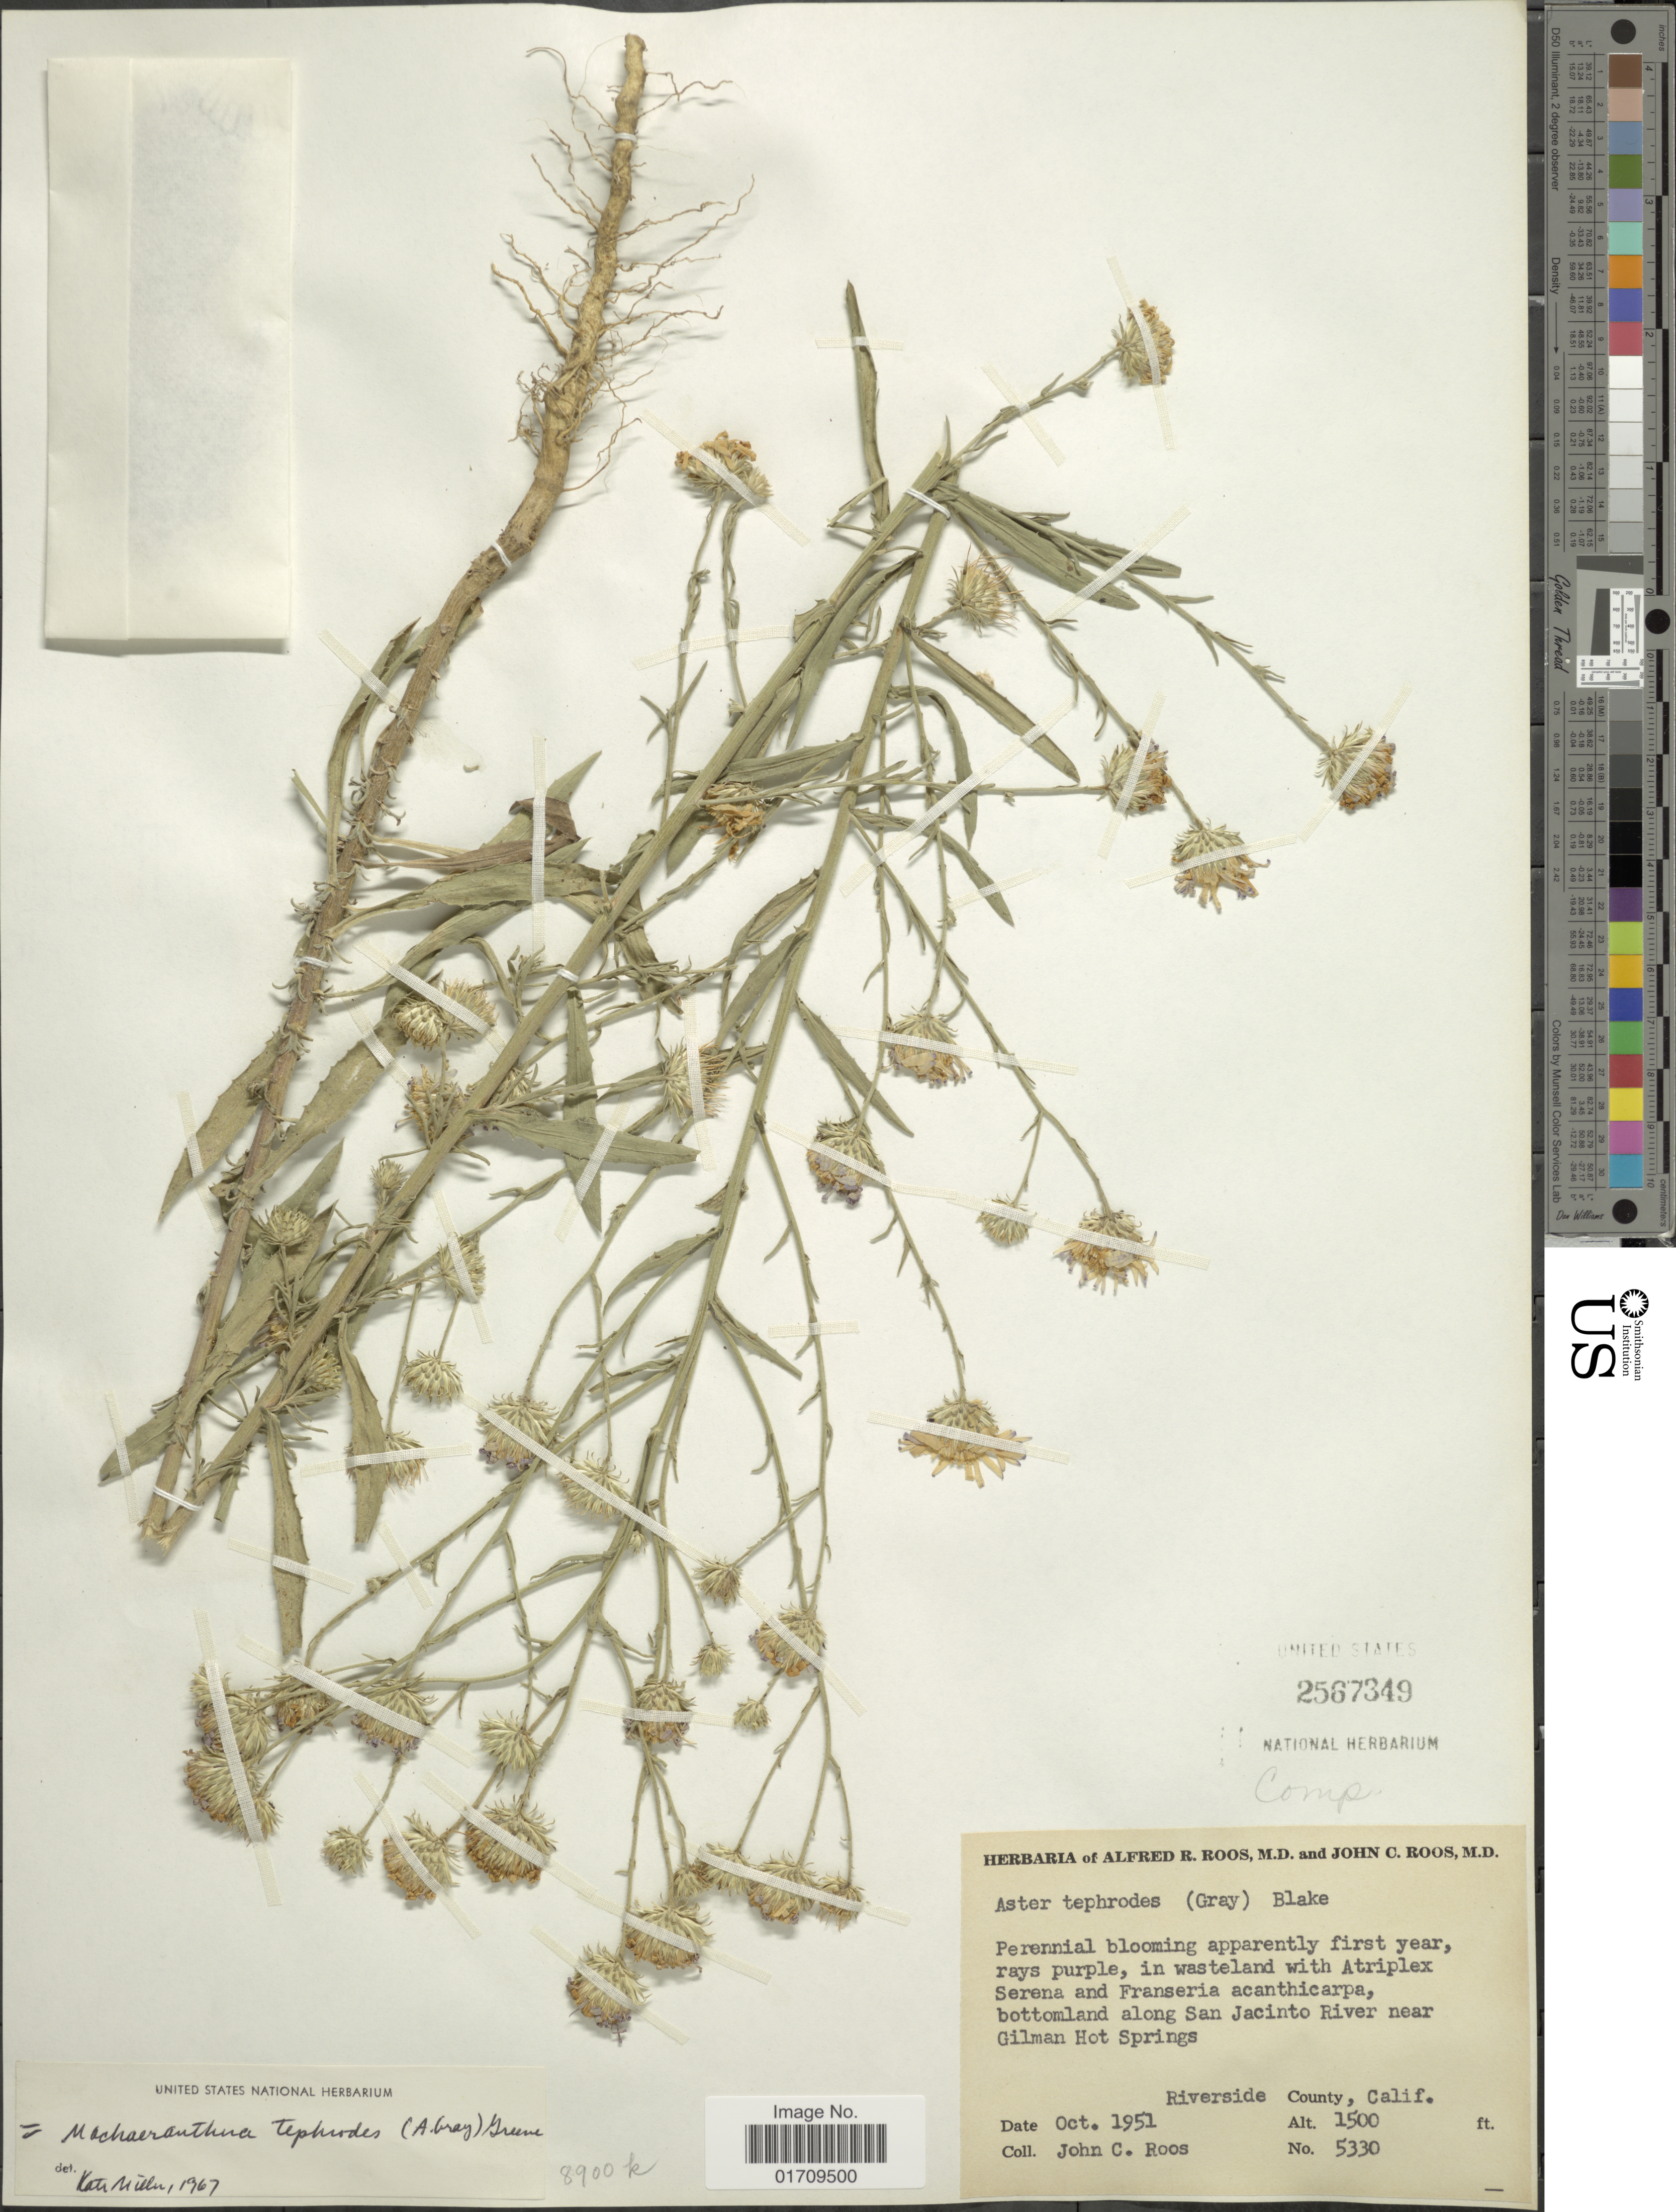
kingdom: Plantae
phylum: Tracheophyta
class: Magnoliopsida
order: Asterales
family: Asteraceae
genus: Machaeranthera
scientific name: Machaeranthera tephrodes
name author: (A. Gray) Greene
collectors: J. C. Roos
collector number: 5330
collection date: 1951-10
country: United States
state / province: California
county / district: Riverside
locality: Along San Jacinto River near Gilman Hot Springs, Riverside County, Calif.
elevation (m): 457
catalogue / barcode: US 2567349